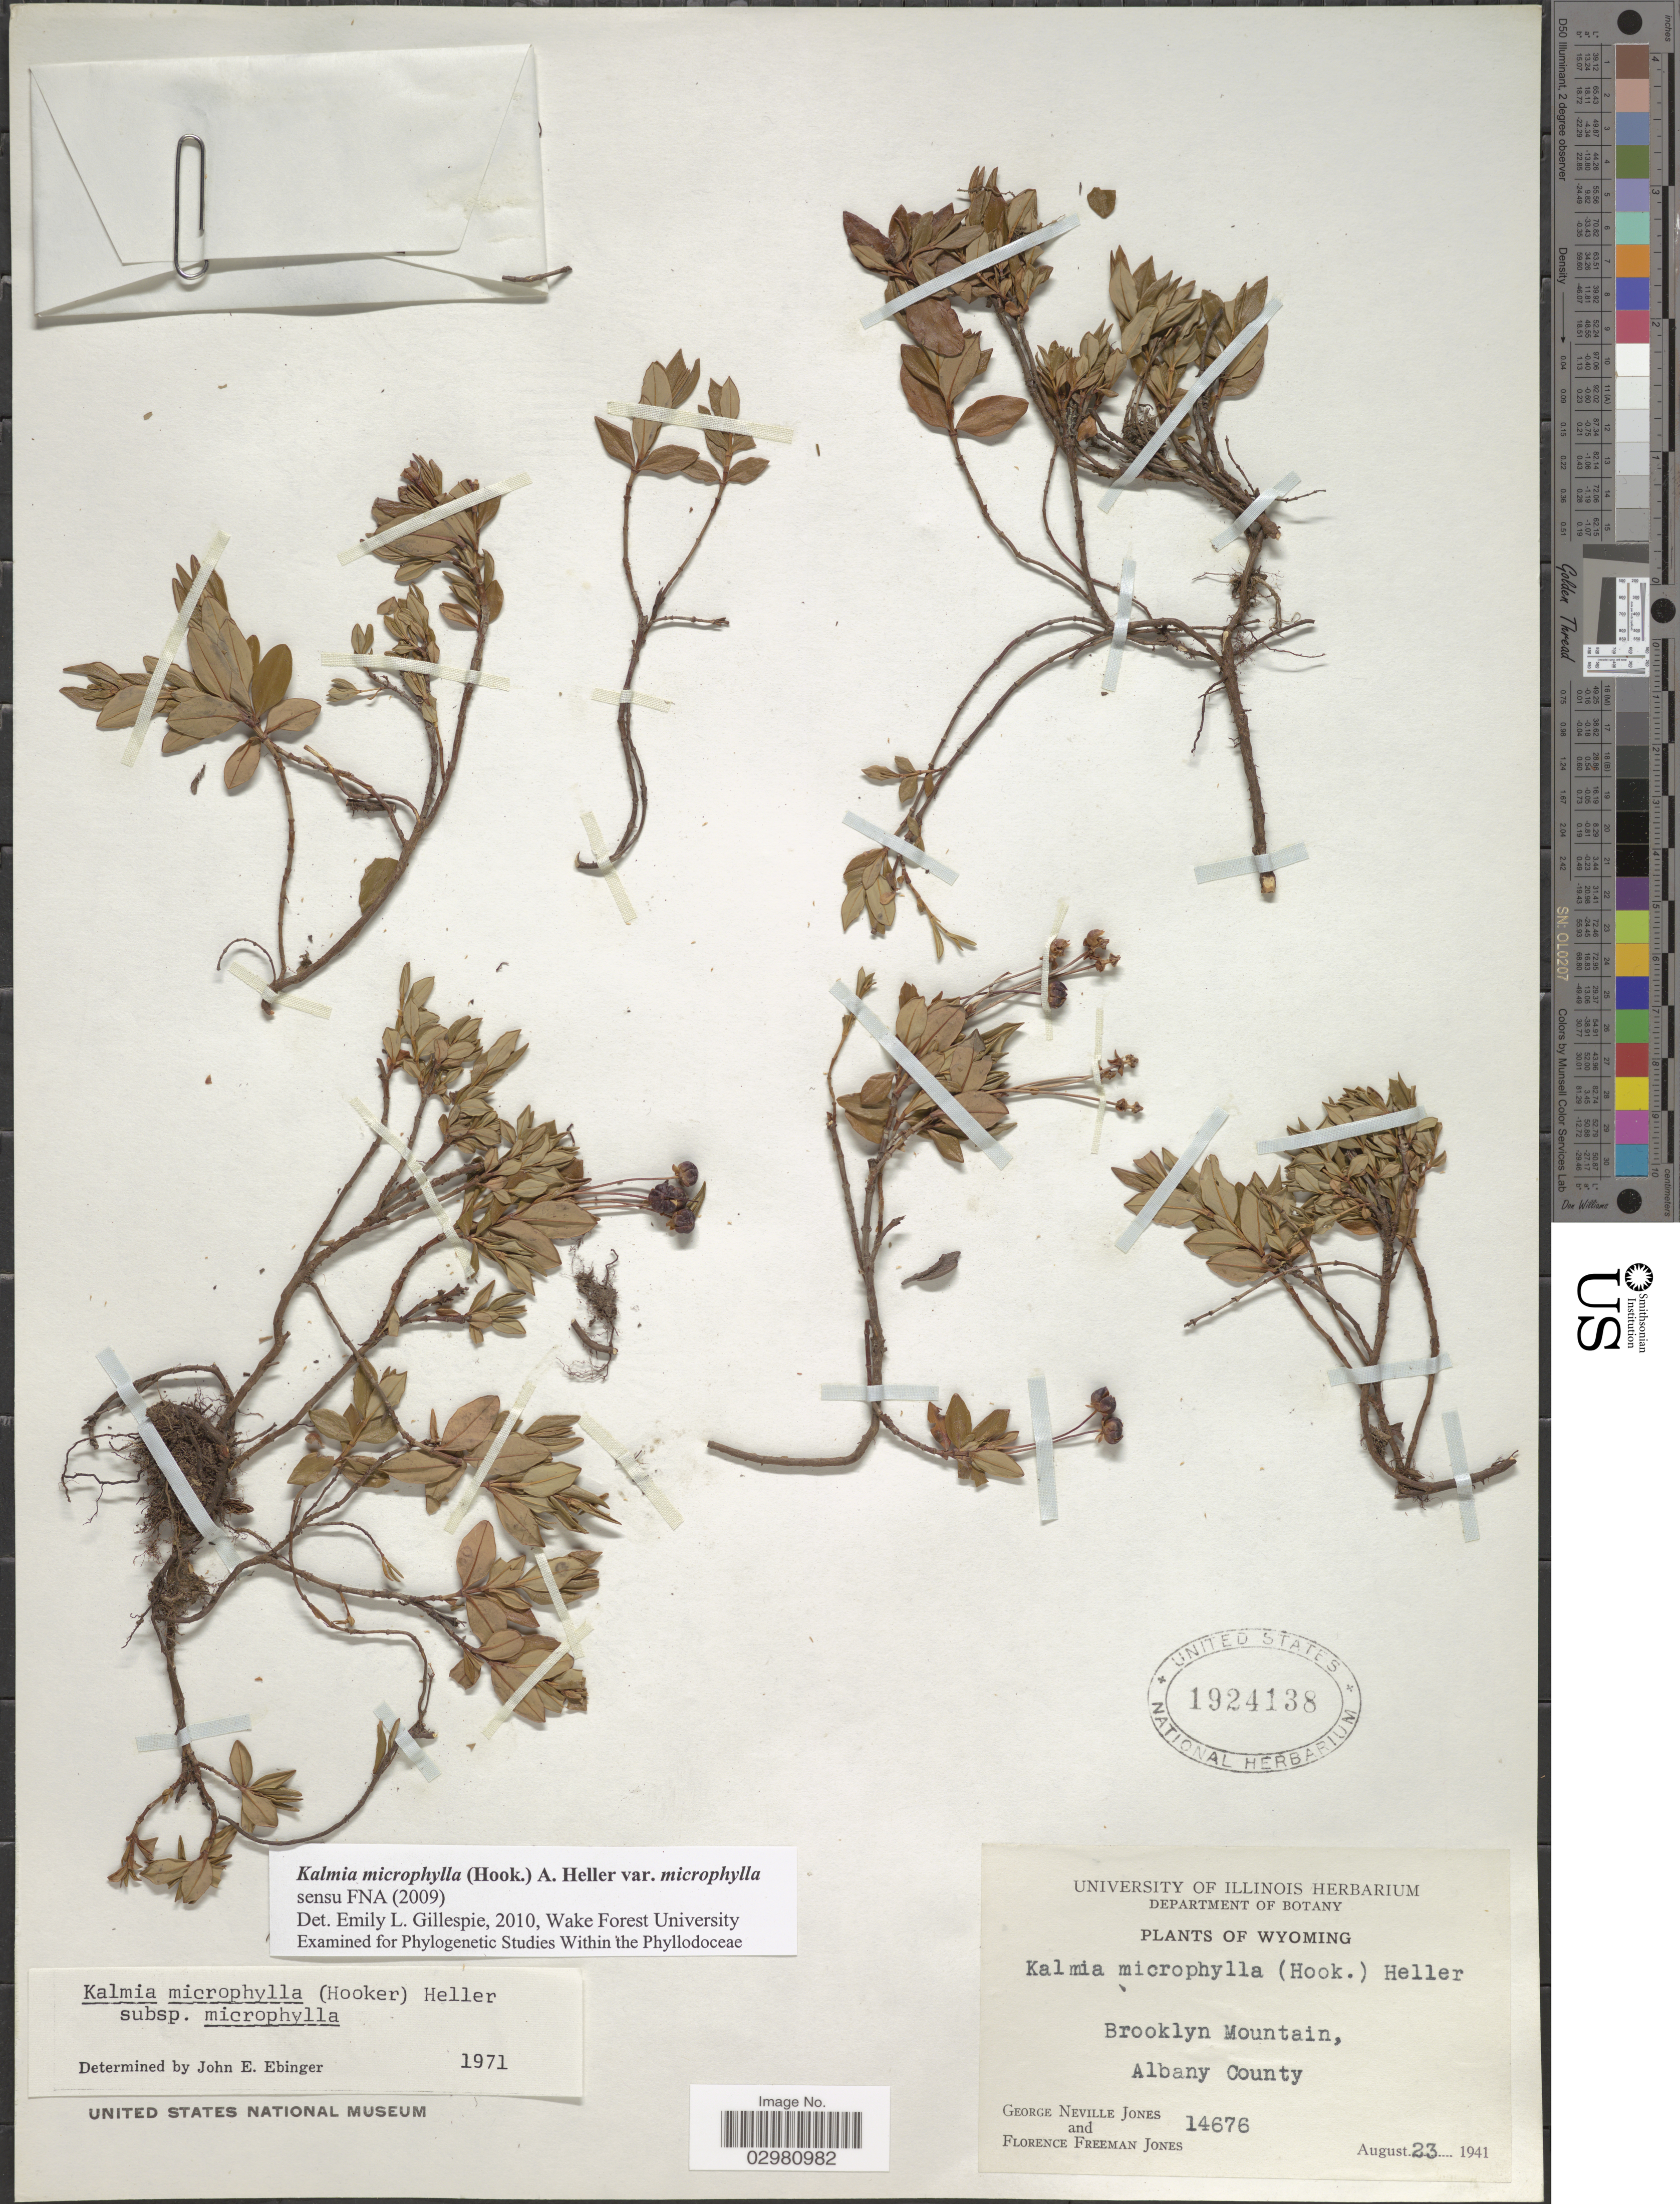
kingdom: Plantae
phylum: Tracheophyta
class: Magnoliopsida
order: Ericales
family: Ericaceae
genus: Kalmia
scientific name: Kalmia microphylla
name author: (Hook.) A. Heller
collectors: G. N. Jones & F. F. Jones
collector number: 14676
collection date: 1941-08-23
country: United States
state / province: Wyoming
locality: Brooklyn Mountain, Albany County.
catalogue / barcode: US 1924138